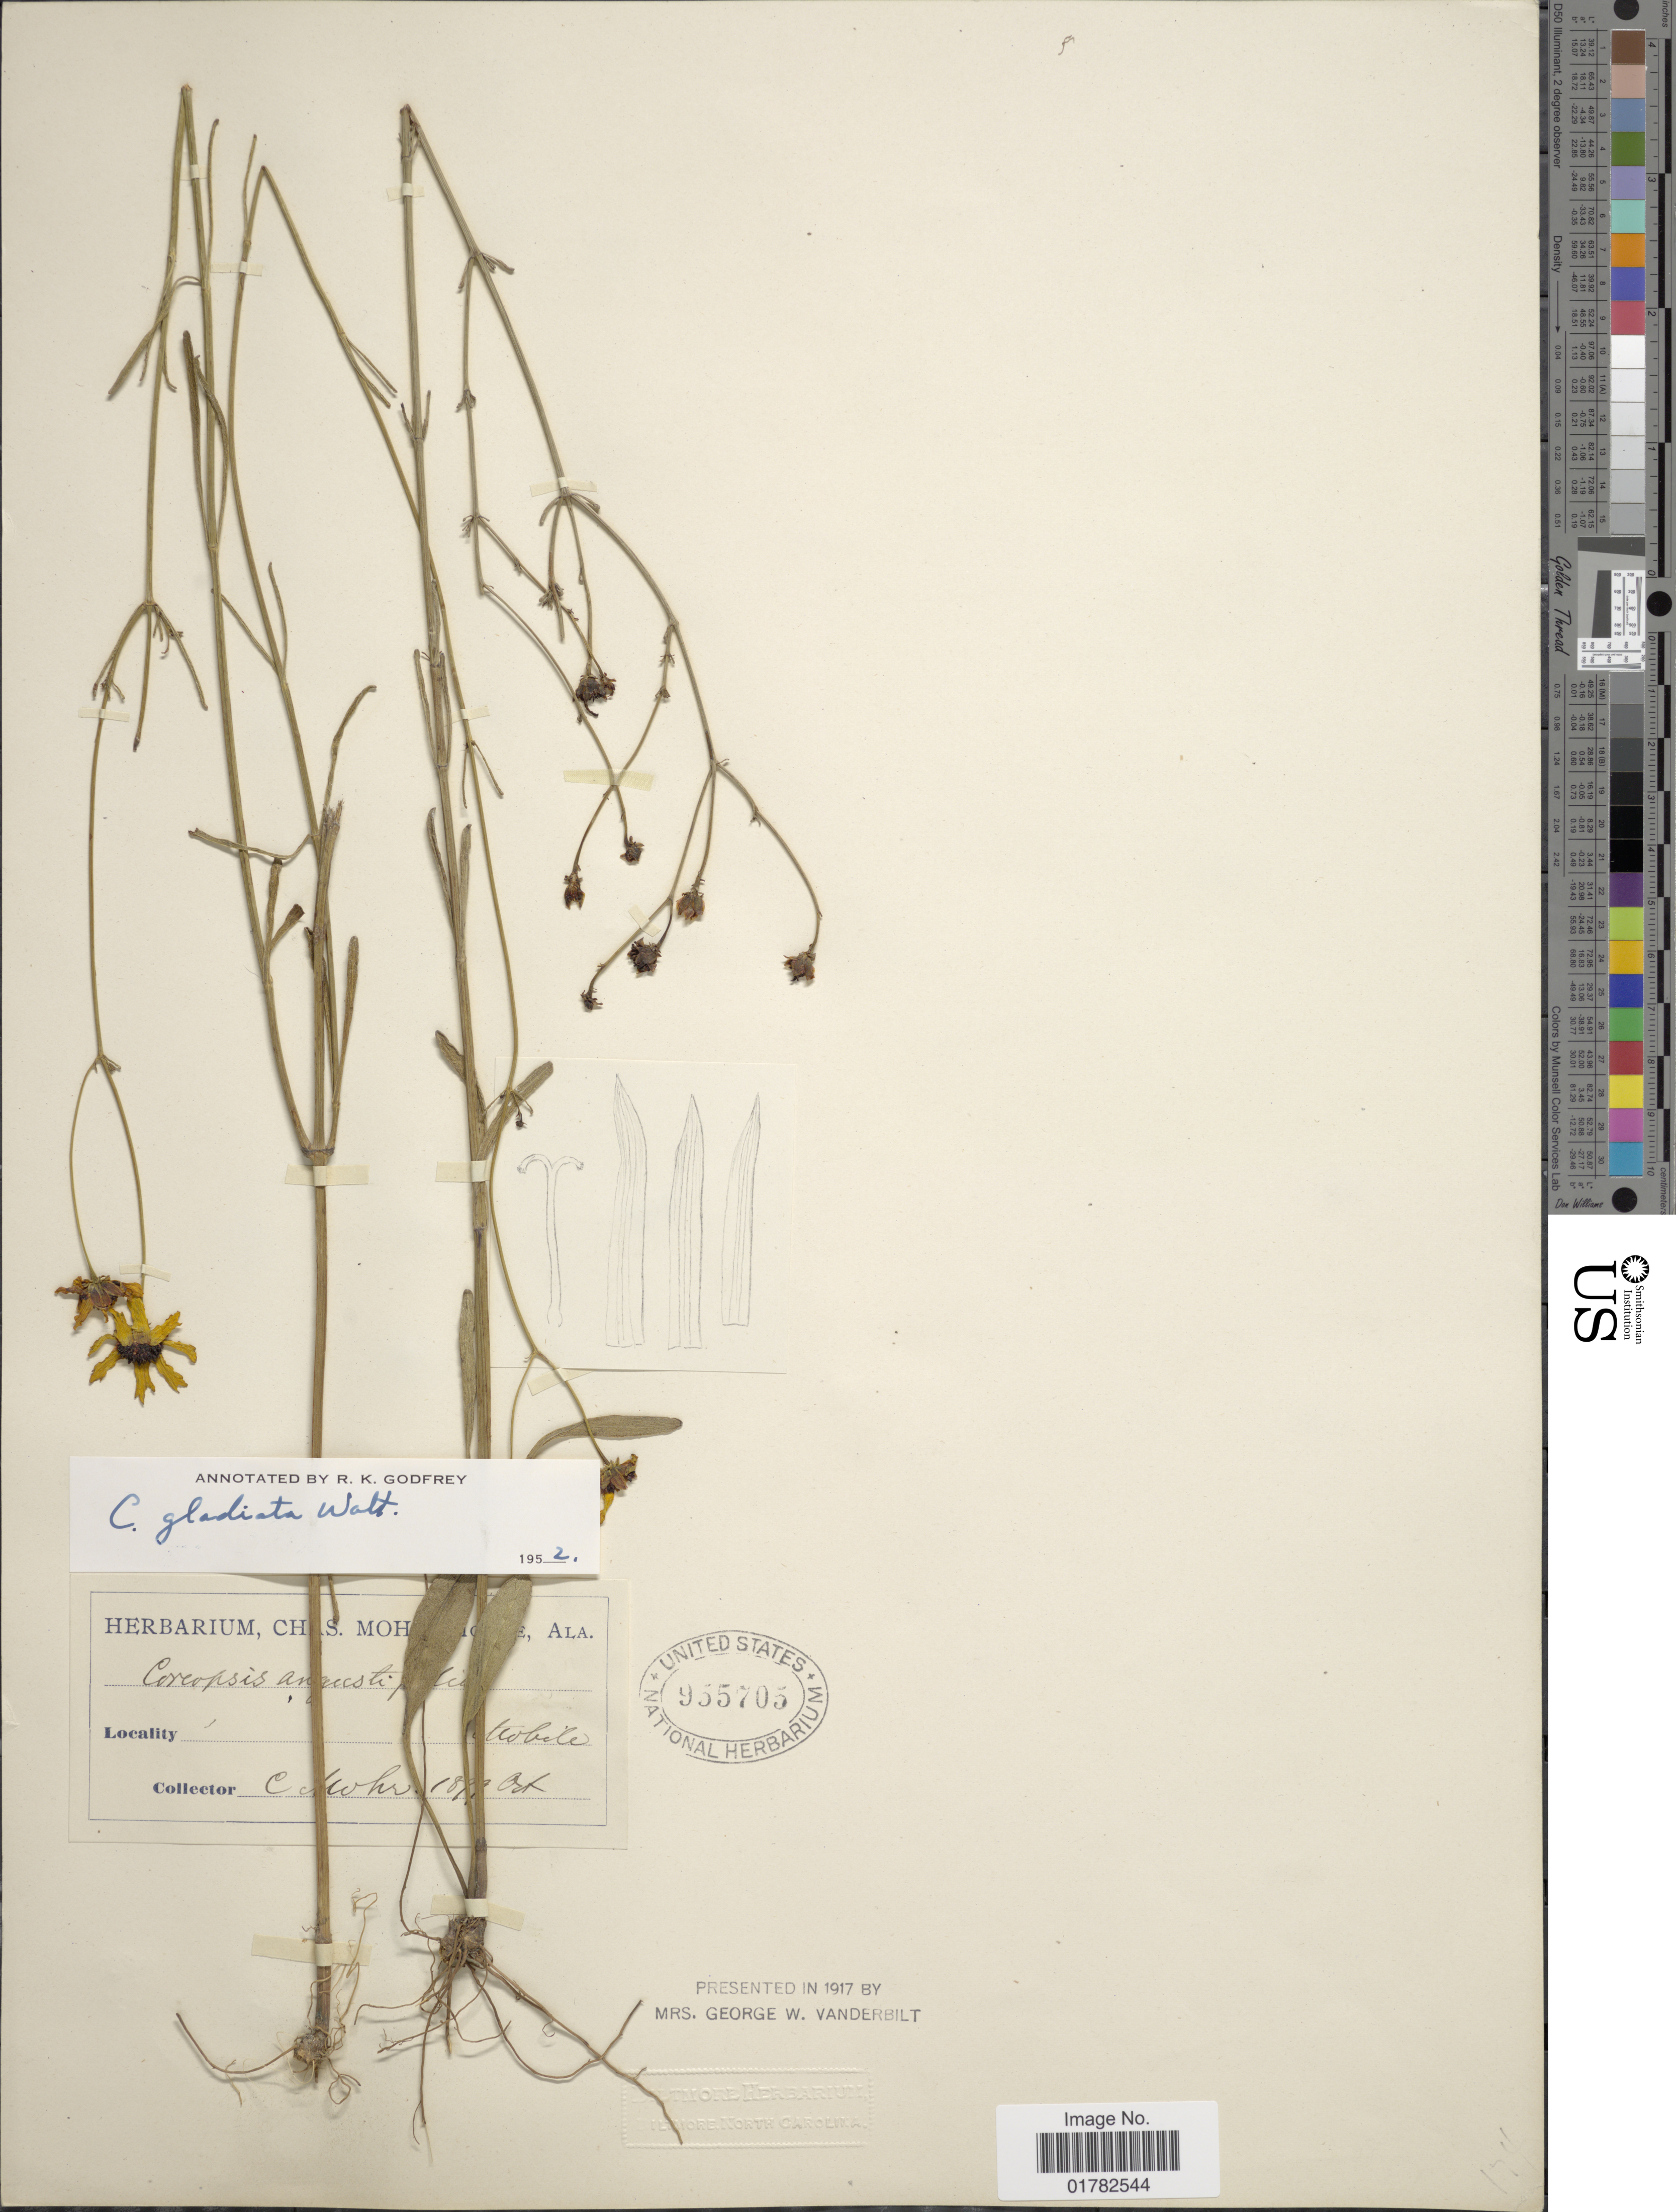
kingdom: Plantae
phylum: Tracheophyta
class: Magnoliopsida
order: Asterales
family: Asteraceae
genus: Coreopsis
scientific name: Coreopsis gladiata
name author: Walter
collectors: C. T. Mohr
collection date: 1877-10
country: United States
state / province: Alabama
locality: Mobile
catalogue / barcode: US 955705